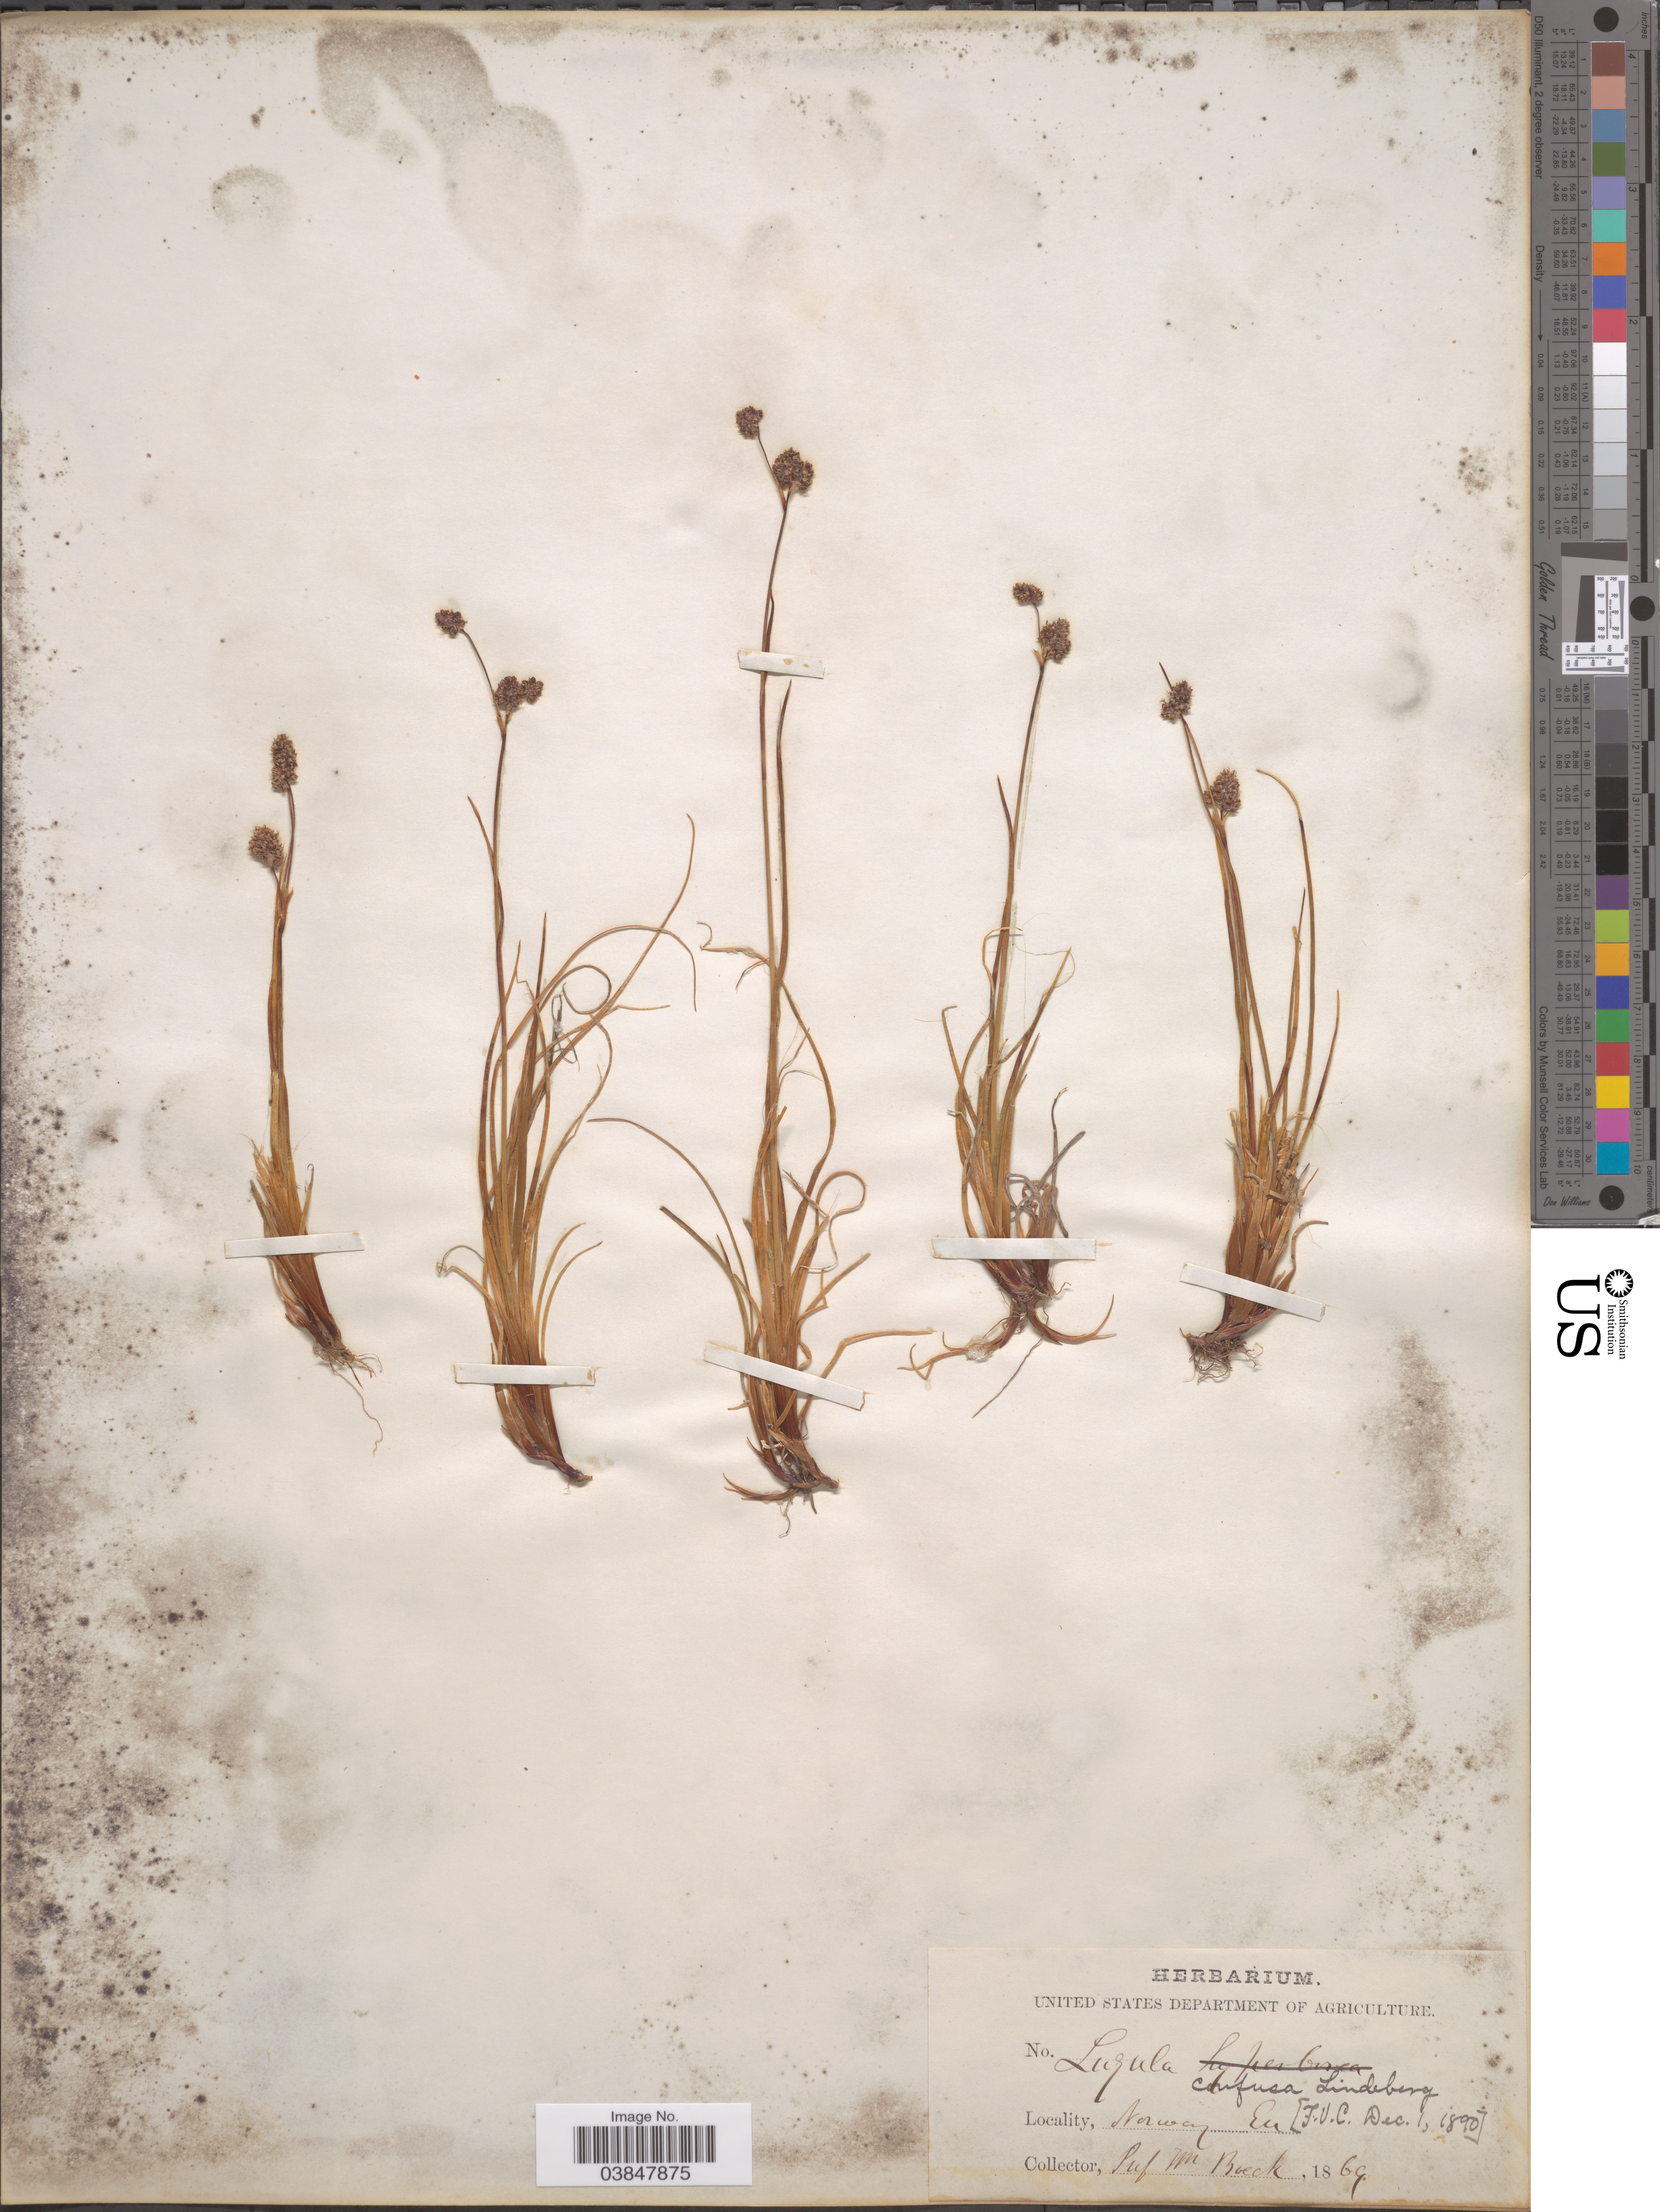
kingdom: Plantae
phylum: Tracheophyta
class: Liliopsida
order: Poales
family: Juncaceae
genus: Luzula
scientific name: Luzula confusa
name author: Lindeb.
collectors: W. Boeck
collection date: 1869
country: Norway